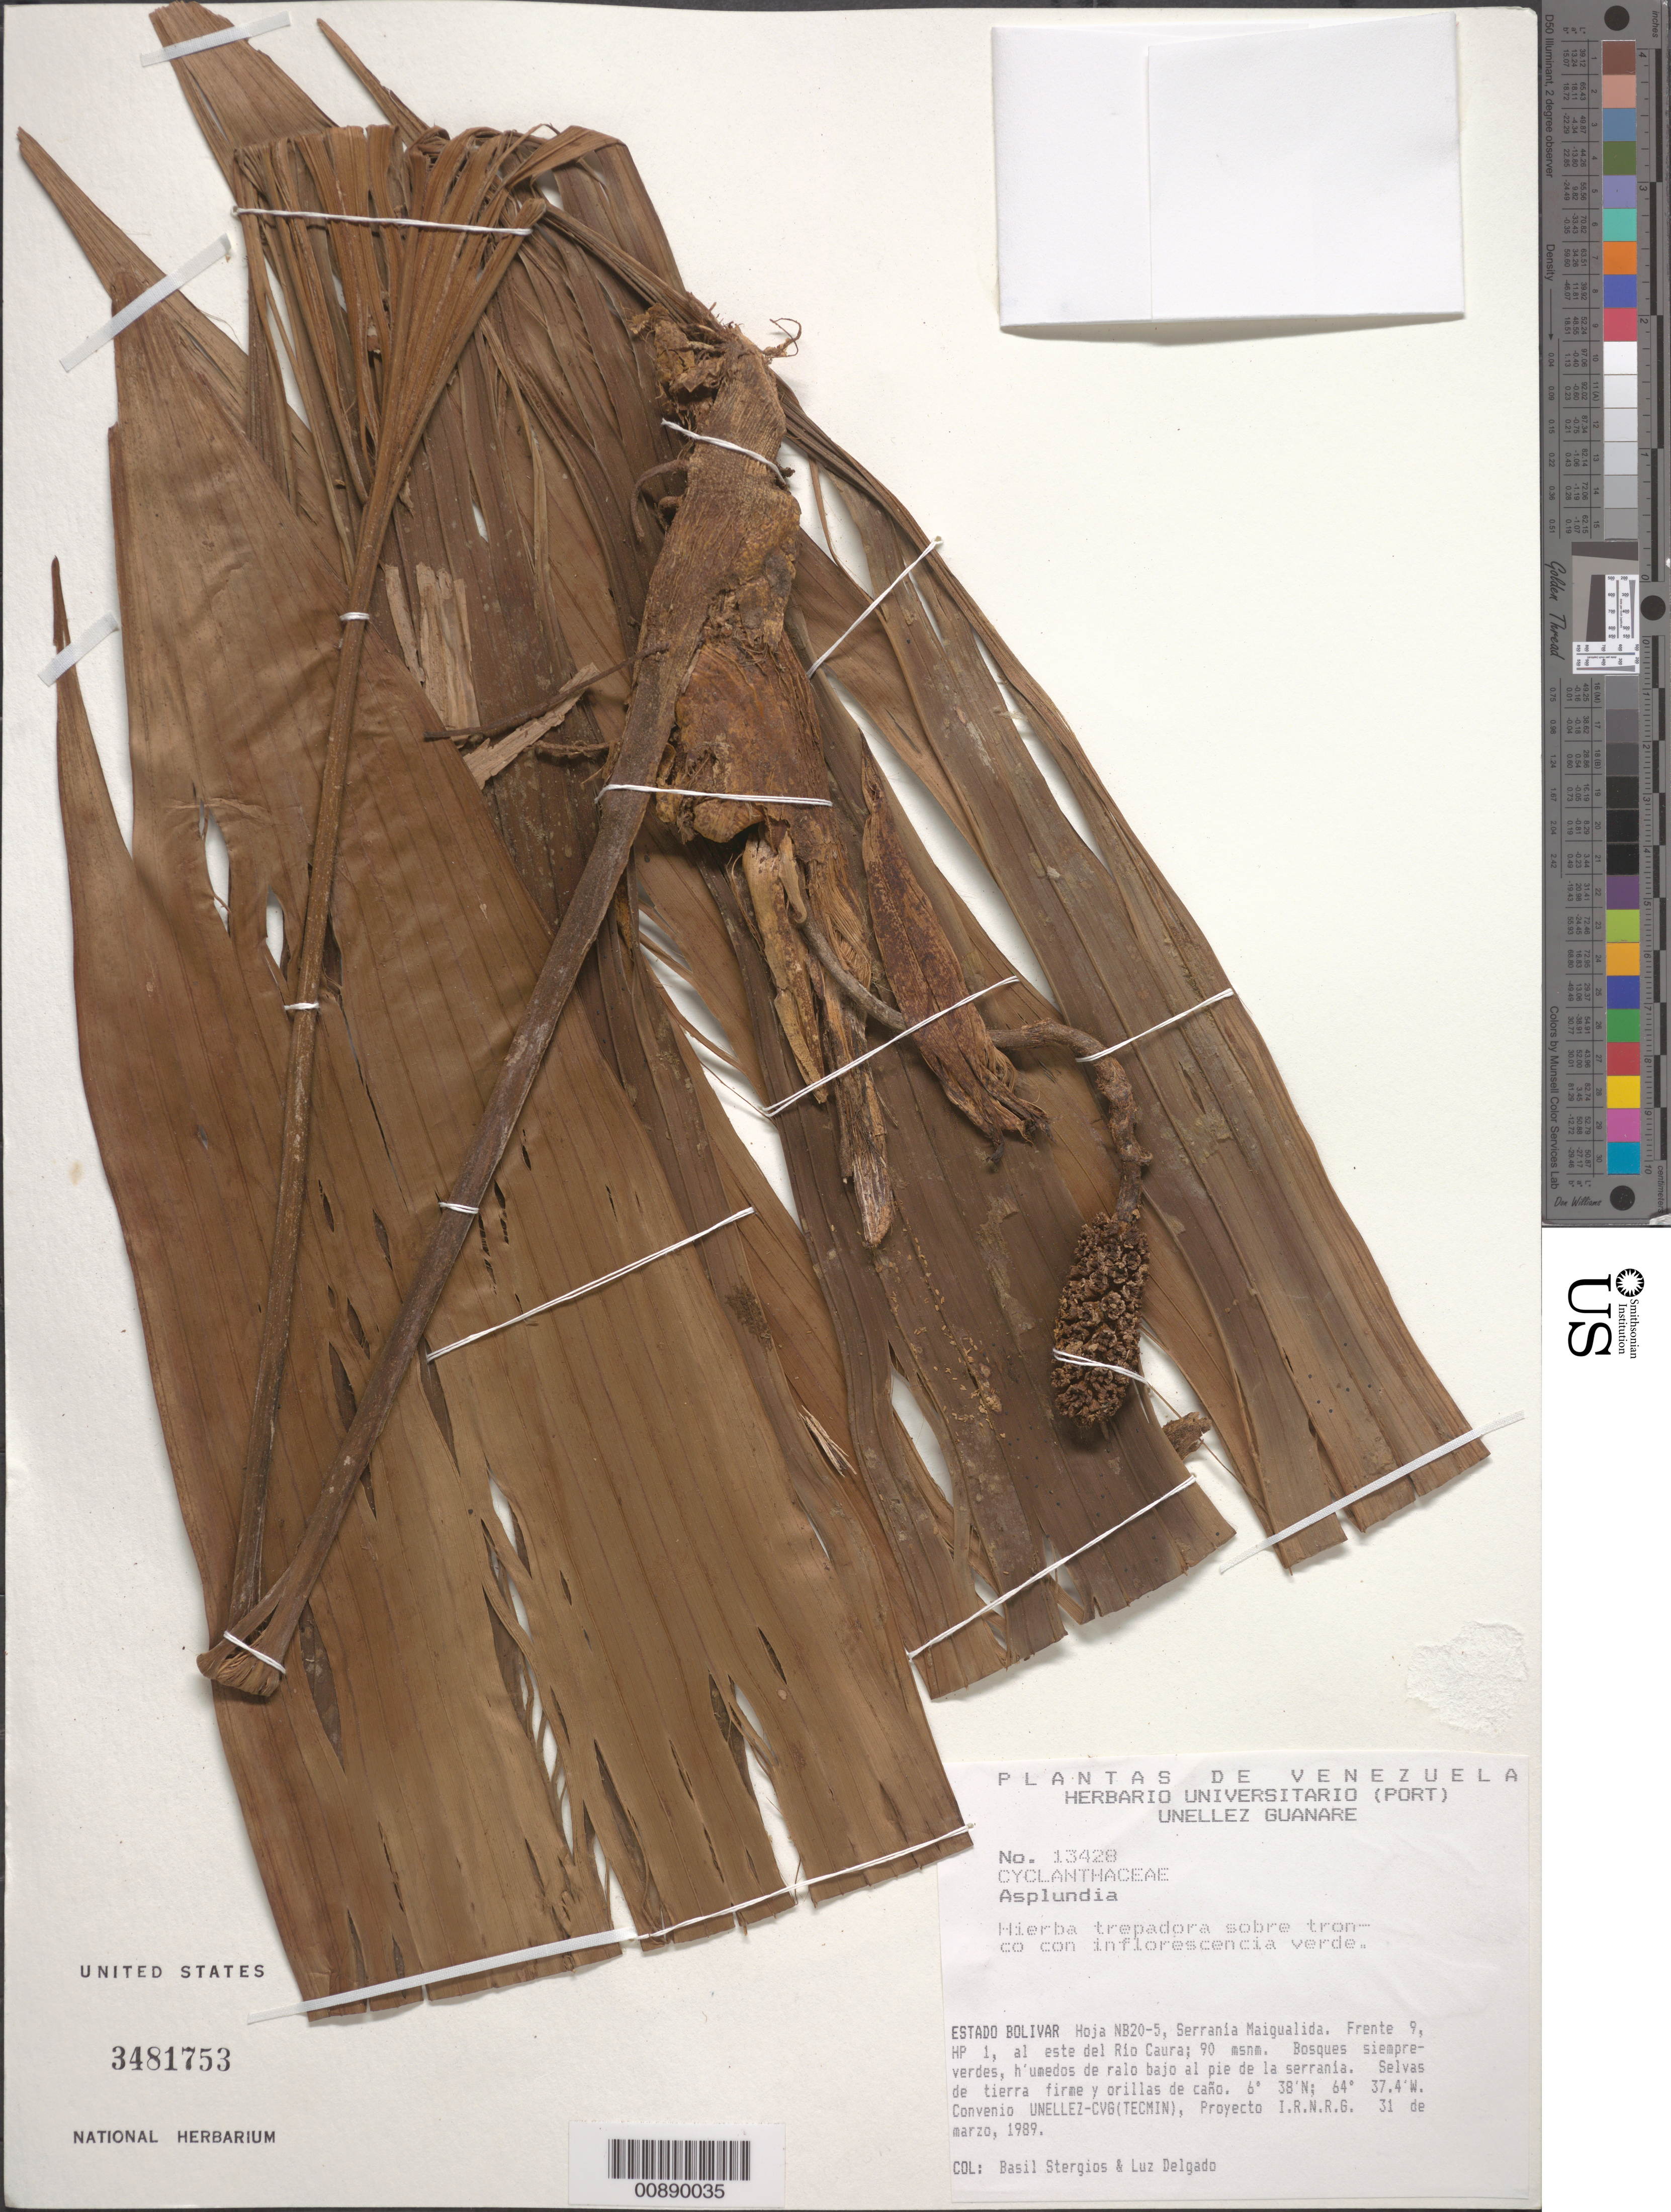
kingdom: Plantae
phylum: Tracheophyta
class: Liliopsida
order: Pandanales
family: Cyclanthaceae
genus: Asplundia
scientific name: Asplundia sp.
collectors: B. G. Stergios & L. Delgado V.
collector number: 13428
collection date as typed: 31-Mar-89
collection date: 1989-03-31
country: Venezuela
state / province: Bolívar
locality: Serrania Maigualida, E del río Caura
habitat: Bosques siempre verdes humedos de ralo bajo al pié de la serrania; selvas de tierra firme y orillas de caño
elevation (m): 90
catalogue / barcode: US 3481753